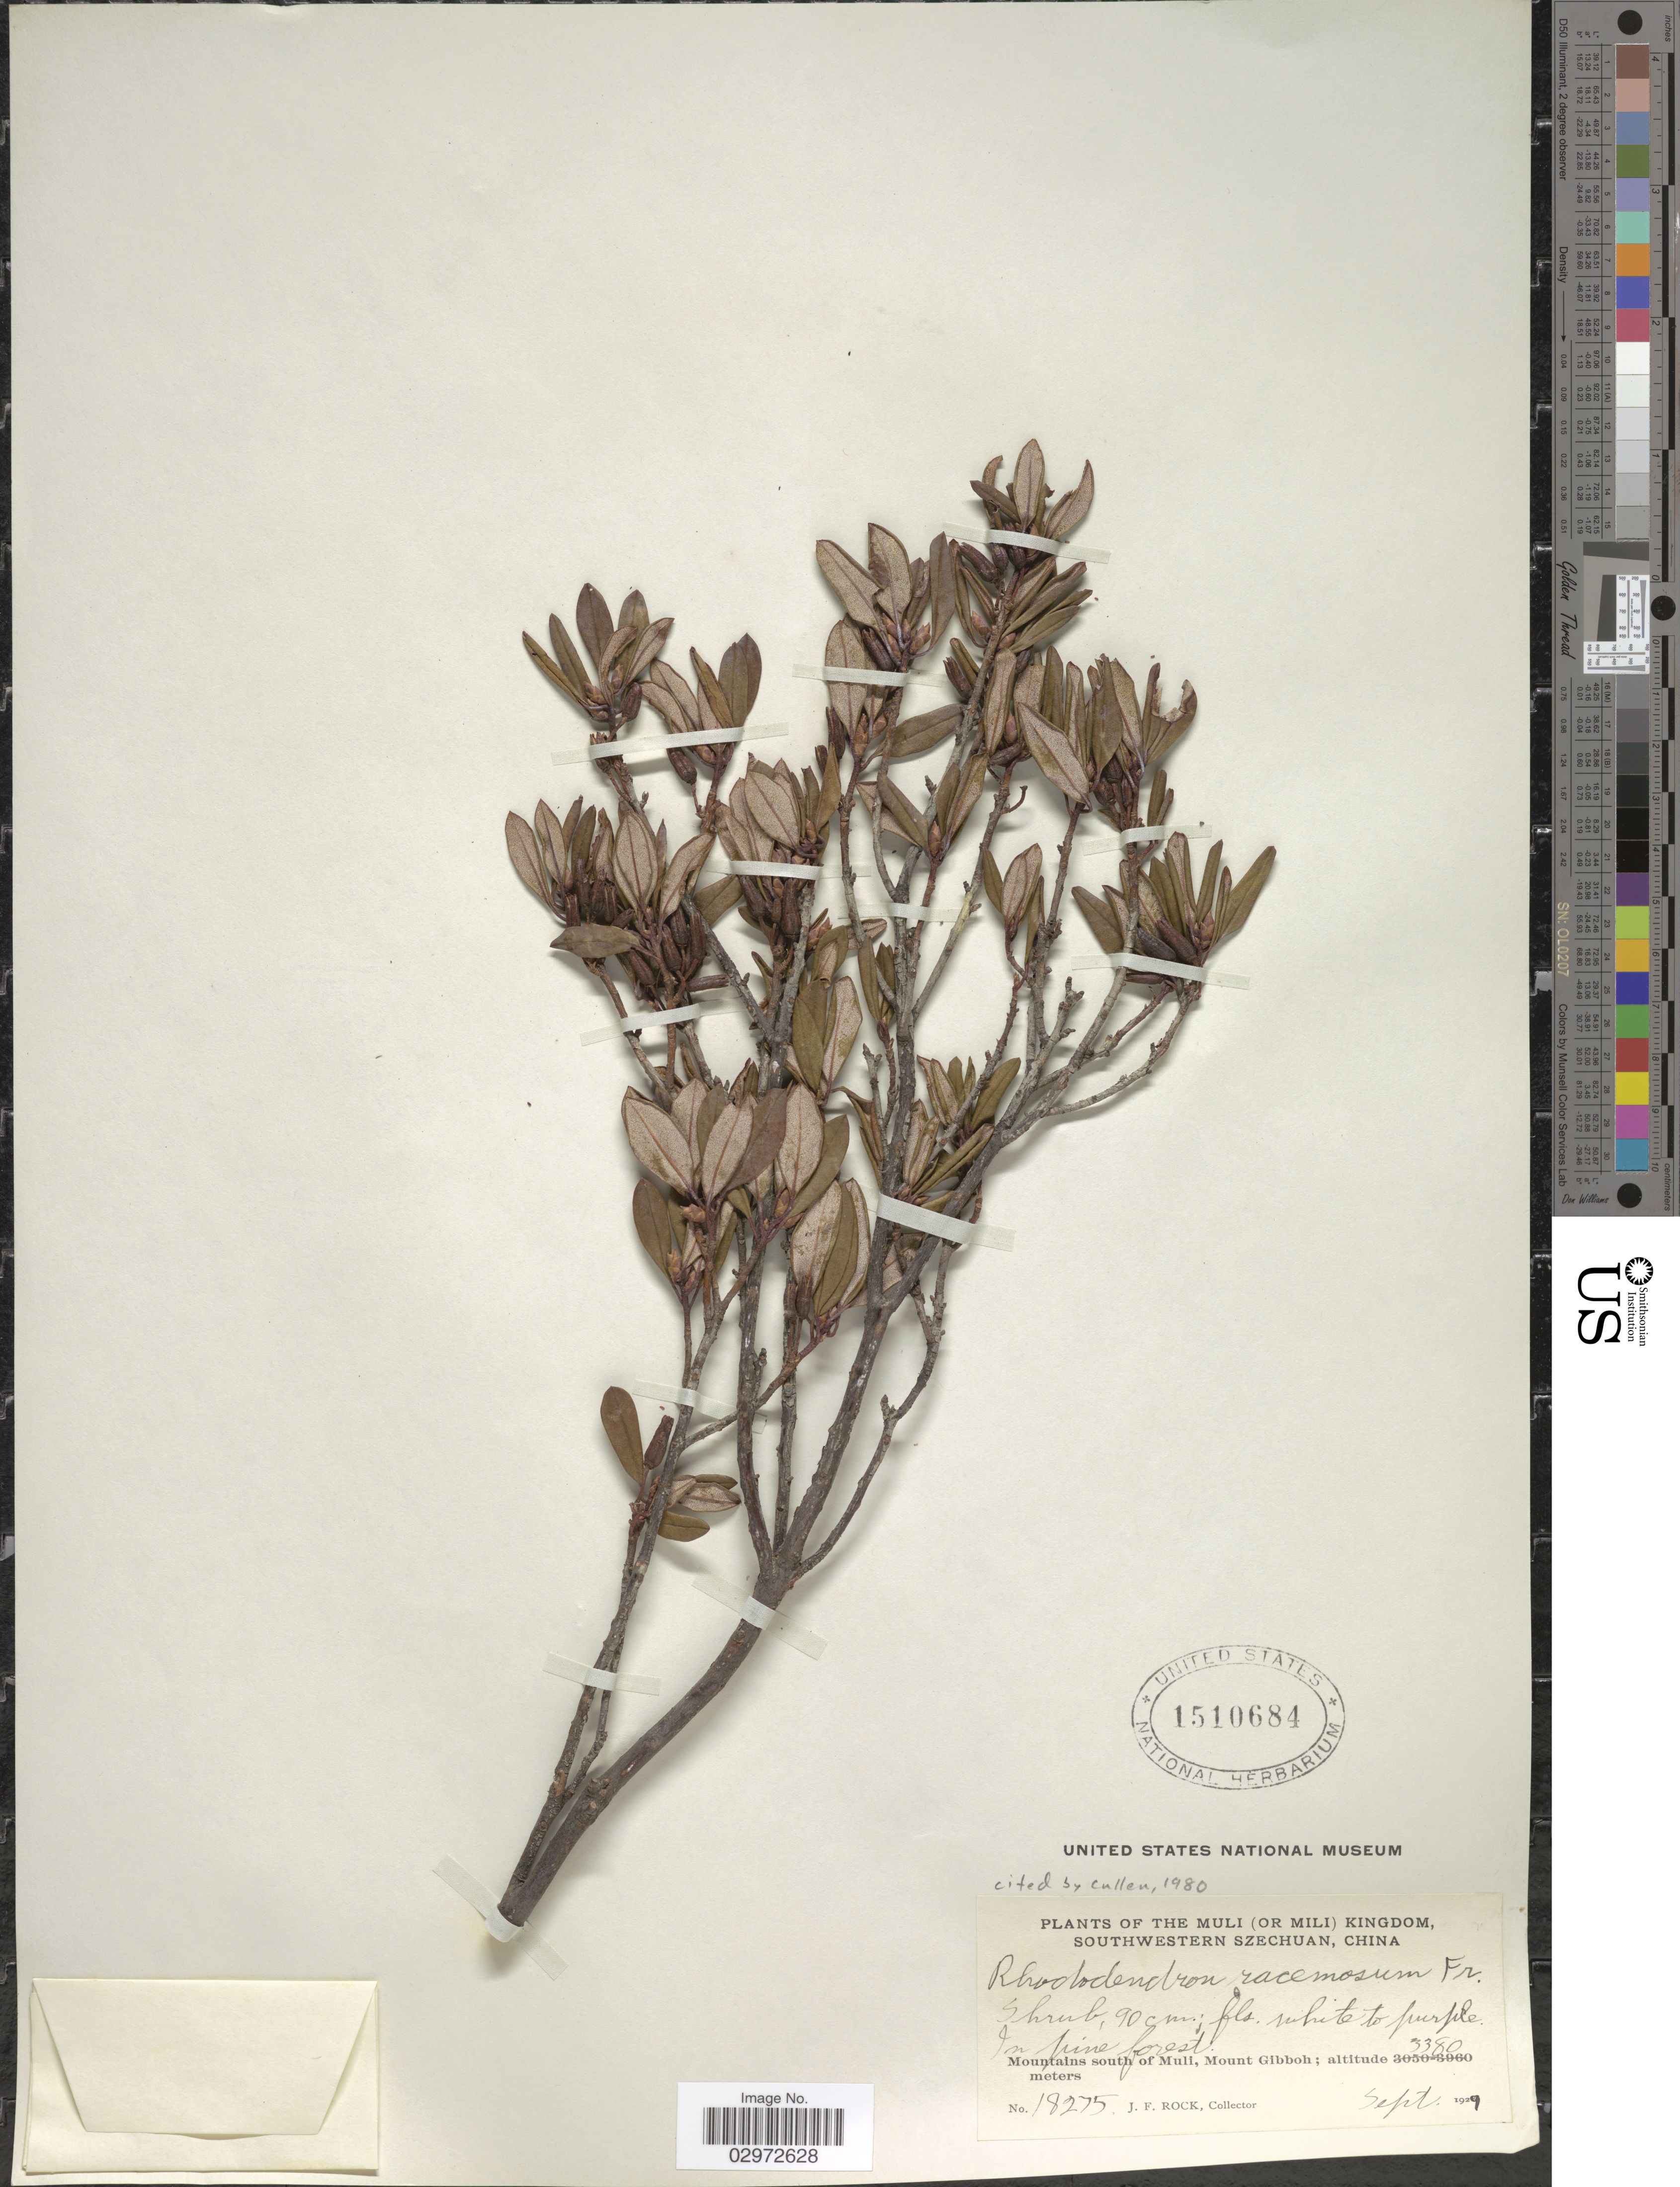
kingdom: Plantae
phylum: Tracheophyta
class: Magnoliopsida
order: Ericales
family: Ericaceae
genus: Rhododendron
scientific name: Rhododendron racemosum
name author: Franch.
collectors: J. Rock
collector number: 18275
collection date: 1929-09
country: China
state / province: Sichuan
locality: The Muli (Or Mili) Kingdom, Southwestern Szechuan, Mountains south of Muli, Mount Gibboh.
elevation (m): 3380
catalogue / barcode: US 1510684